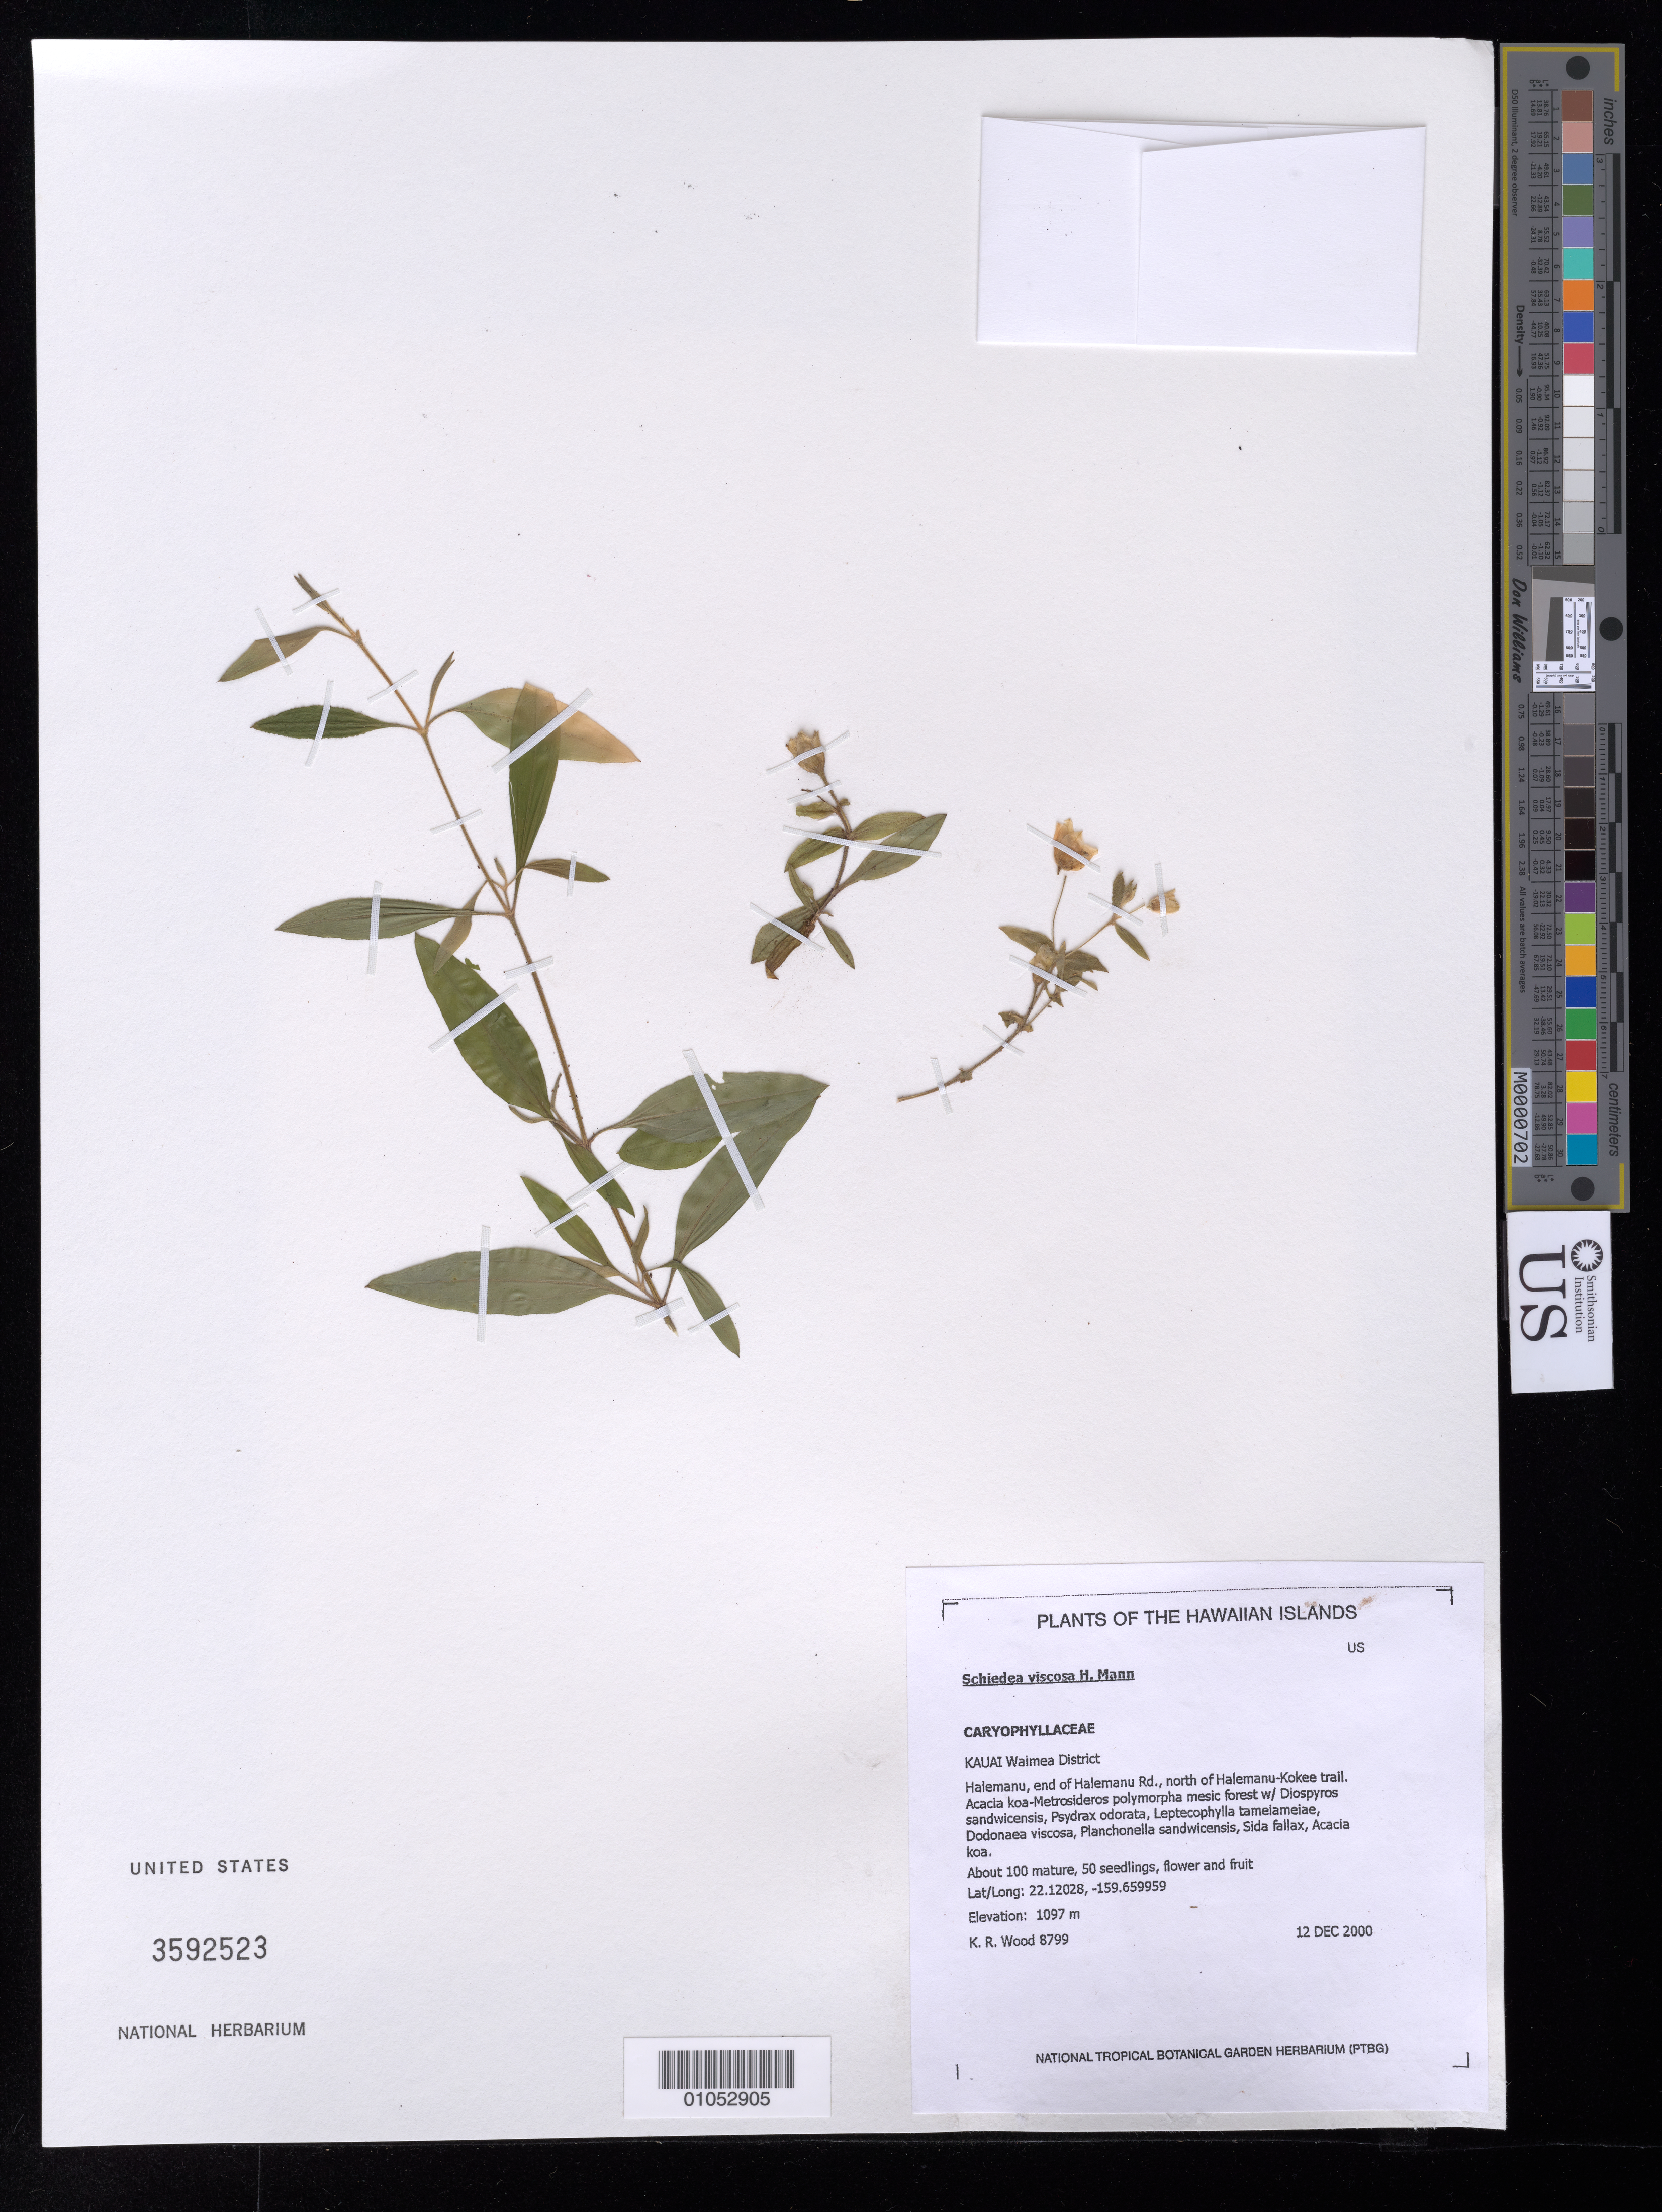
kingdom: Plantae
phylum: Tracheophyta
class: Magnoliopsida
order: Caryophyllales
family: Caryophyllaceae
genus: Schiedea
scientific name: Schiedea viscosa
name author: H. Mann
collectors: K. R. Wood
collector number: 8799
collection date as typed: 12 Dec 2000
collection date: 2000-12-12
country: United States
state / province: Hawaii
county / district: Kauai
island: Kaua'i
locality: Waimea District, Halemanu, end of Halemanu Rd., north of Halemanu-Kokee trail.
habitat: Mesic forest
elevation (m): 1097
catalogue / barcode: US 3592523